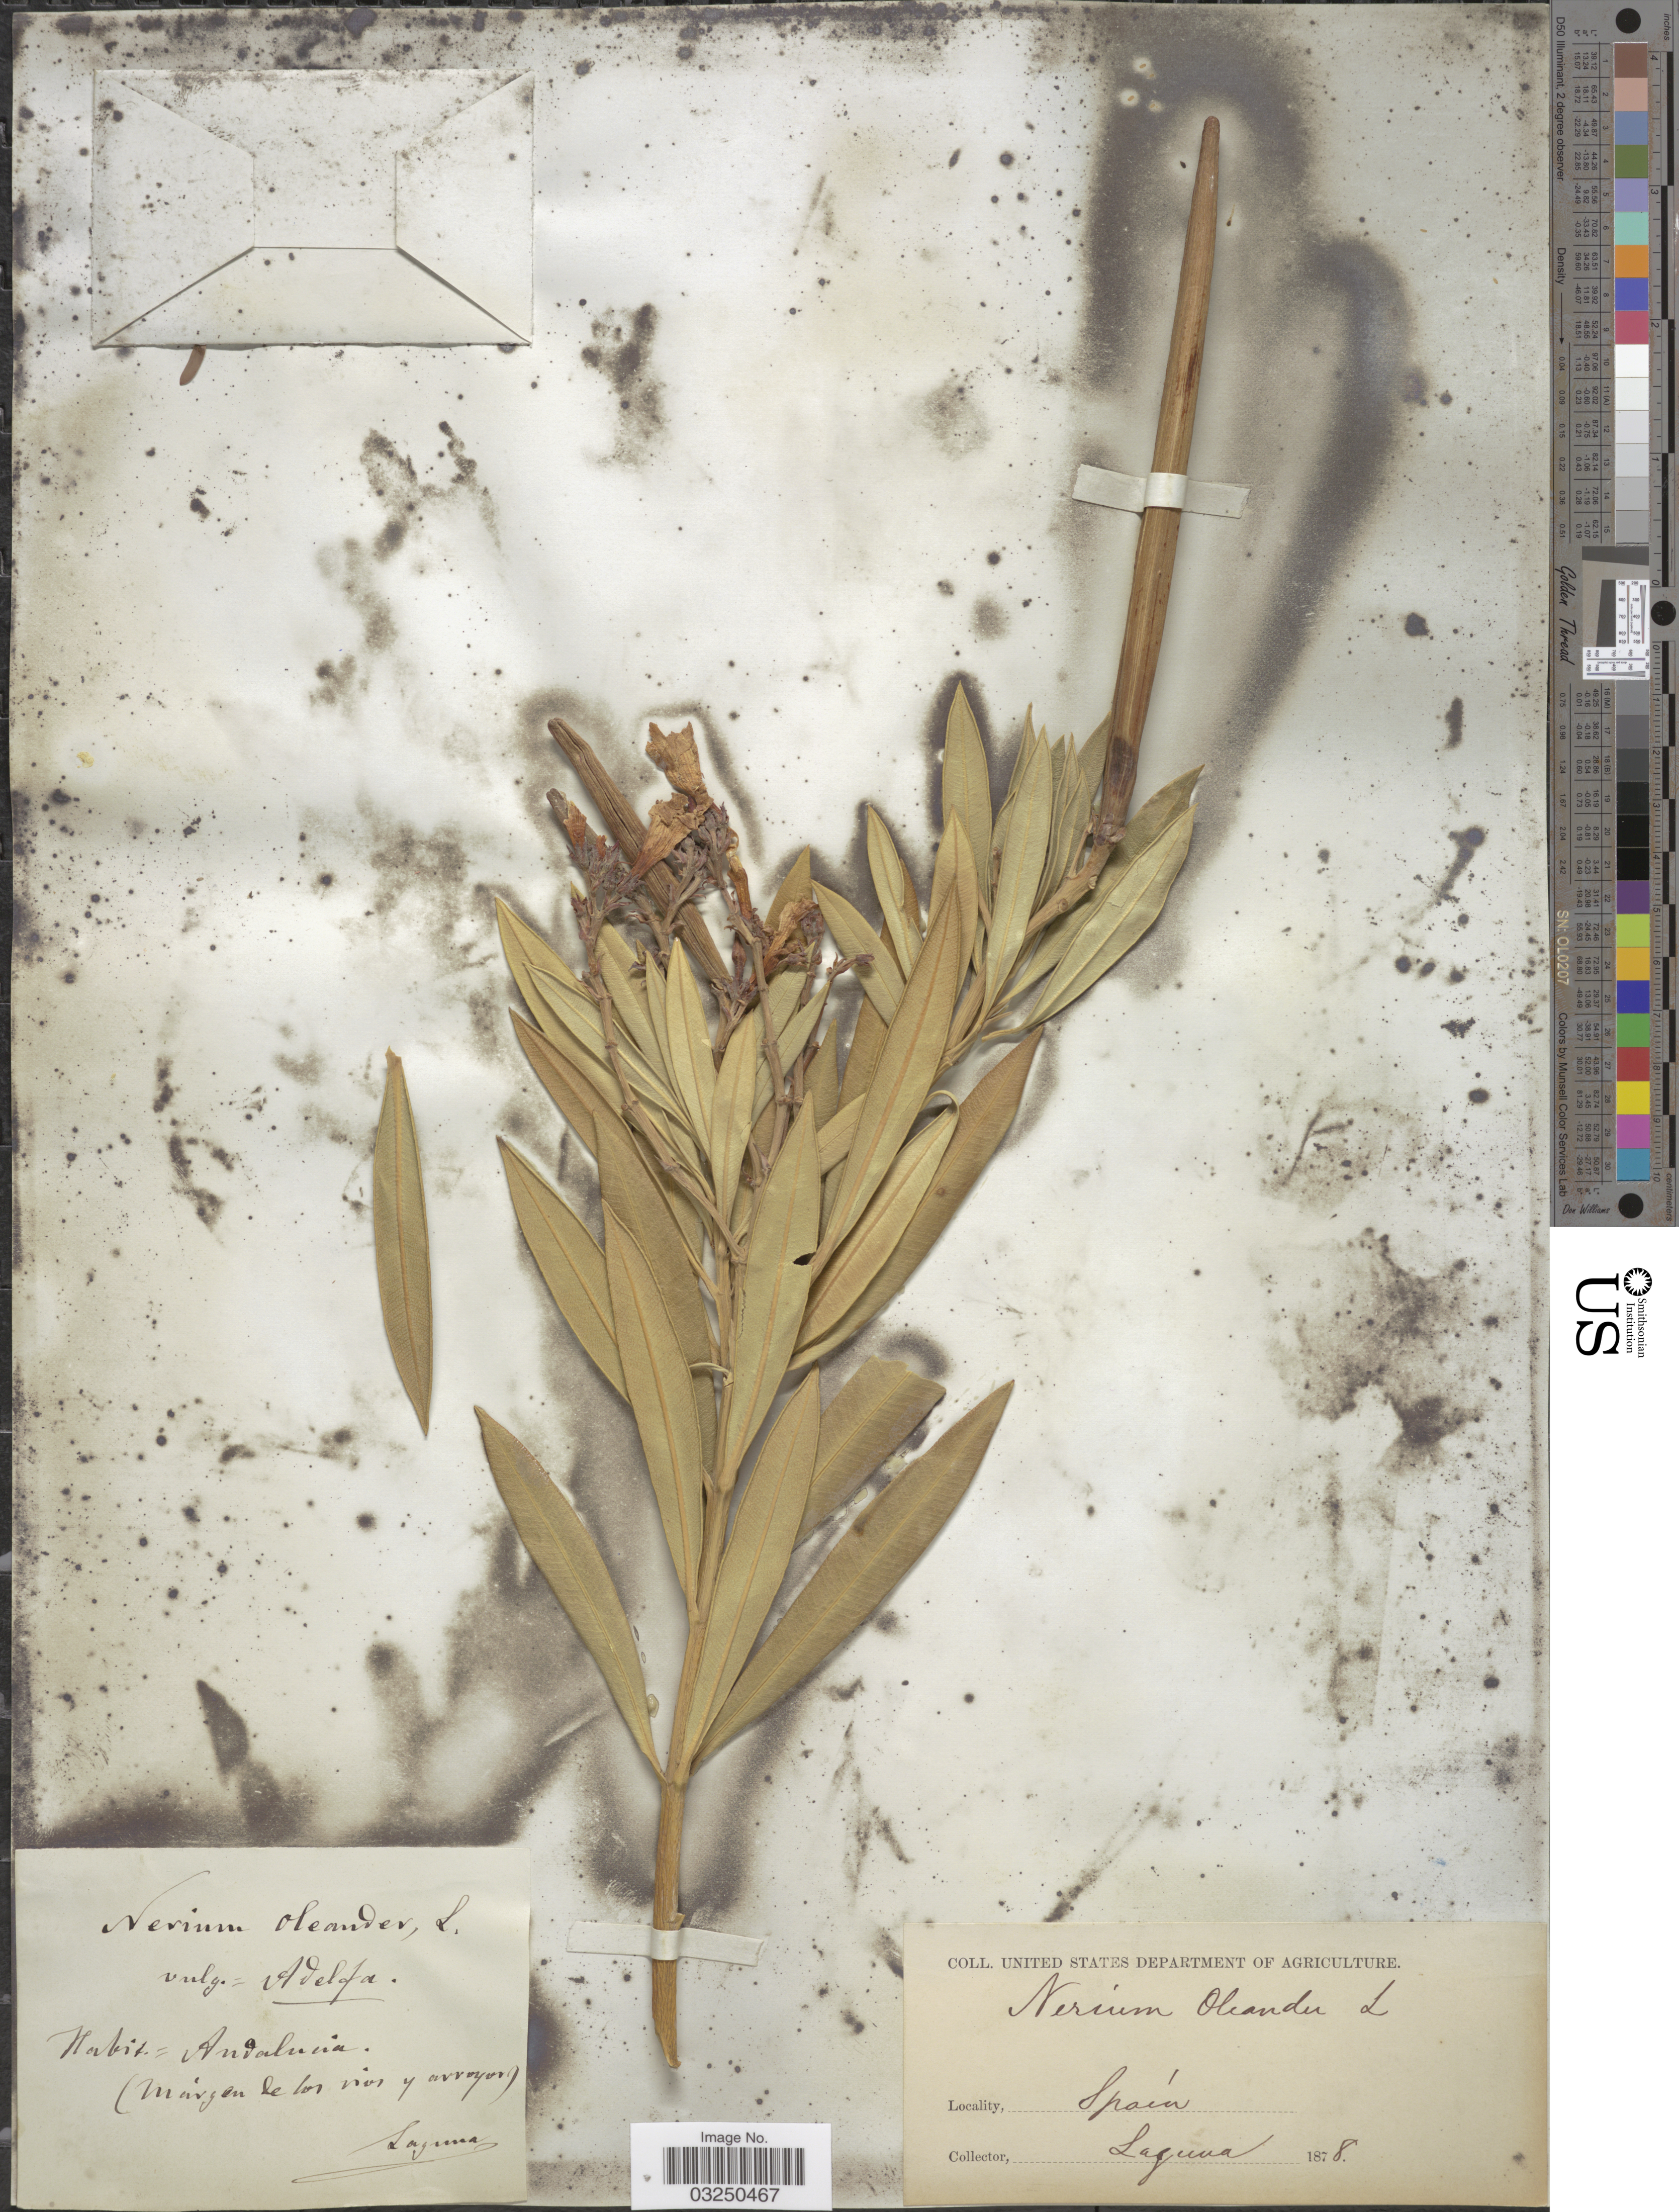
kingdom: Plantae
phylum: Tracheophyta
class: Magnoliopsida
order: Gentianales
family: Apocynaceae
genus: Nerium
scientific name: Nerium oleander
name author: L.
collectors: -. Laguna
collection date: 1878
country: Spain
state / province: Andalucía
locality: Andalucia. (Márgen de los rios y arroyos).